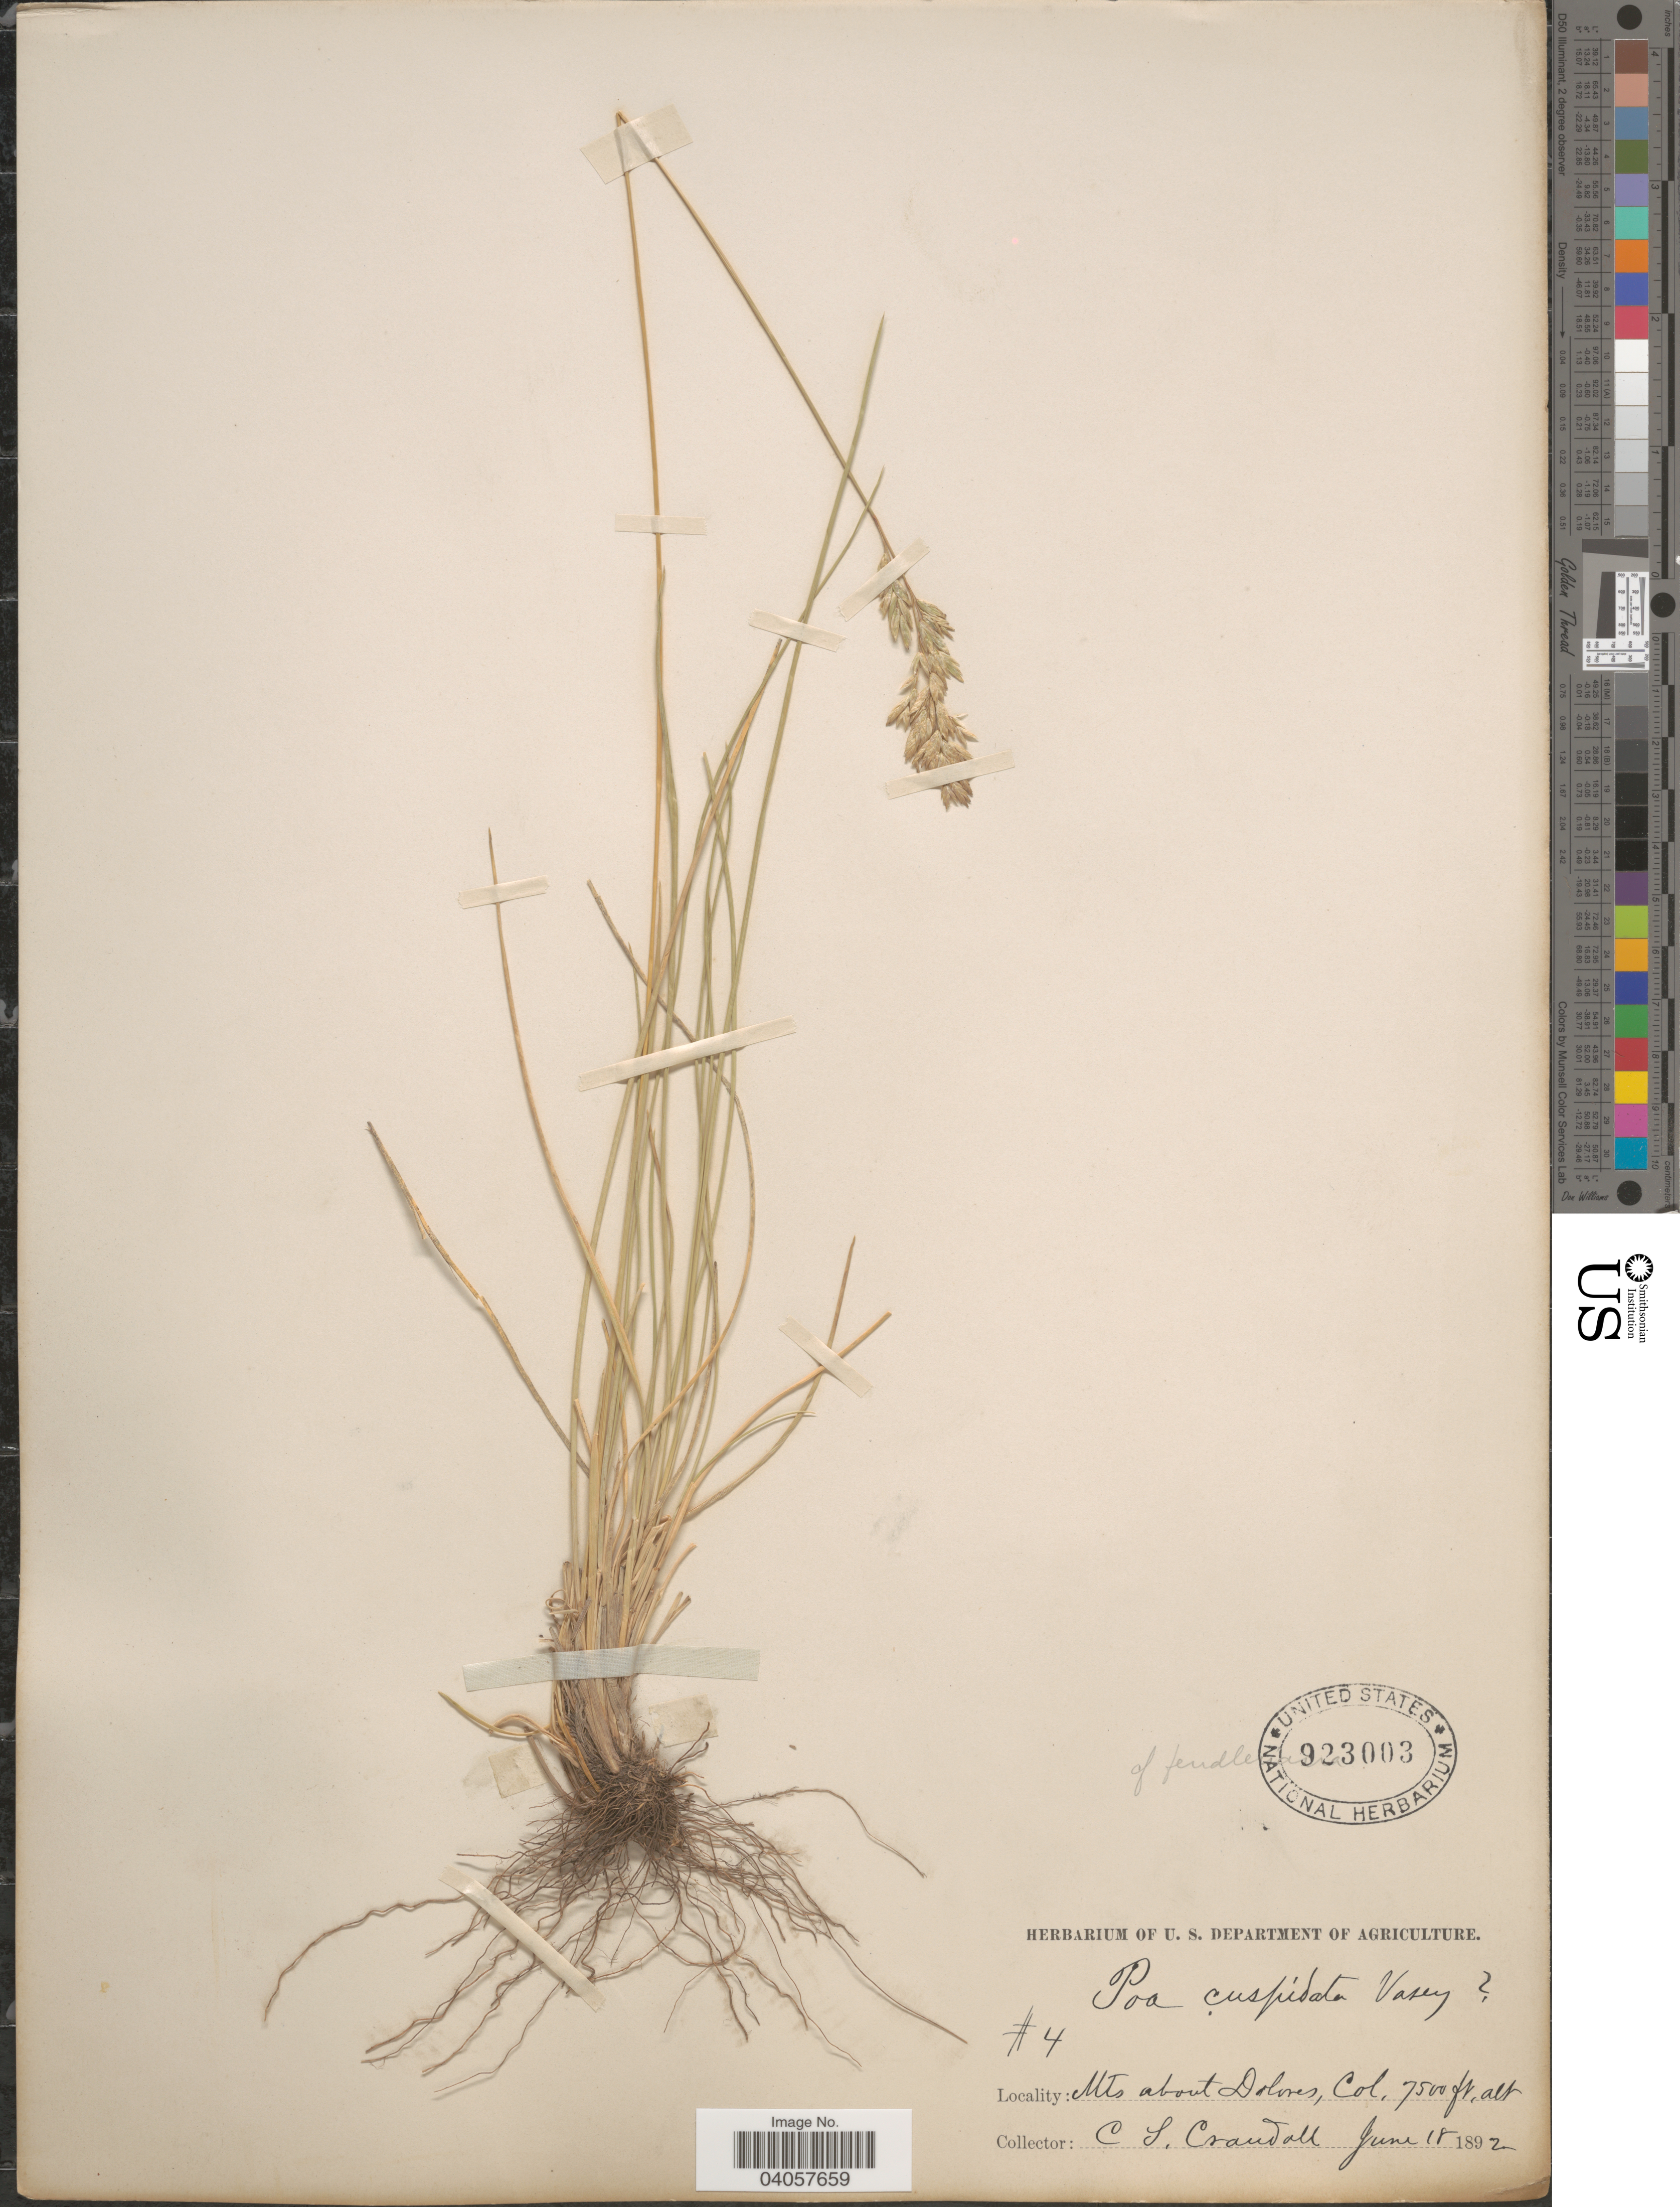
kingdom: Plantae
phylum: Tracheophyta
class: Liliopsida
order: Poales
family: Poaceae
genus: Poa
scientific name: Poa fendleriana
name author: (Steud.) Vasey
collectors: C. Crandall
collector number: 4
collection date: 1892-06-18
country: United States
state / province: Colorado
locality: Mts about Dolores.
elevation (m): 2286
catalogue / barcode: US 923003